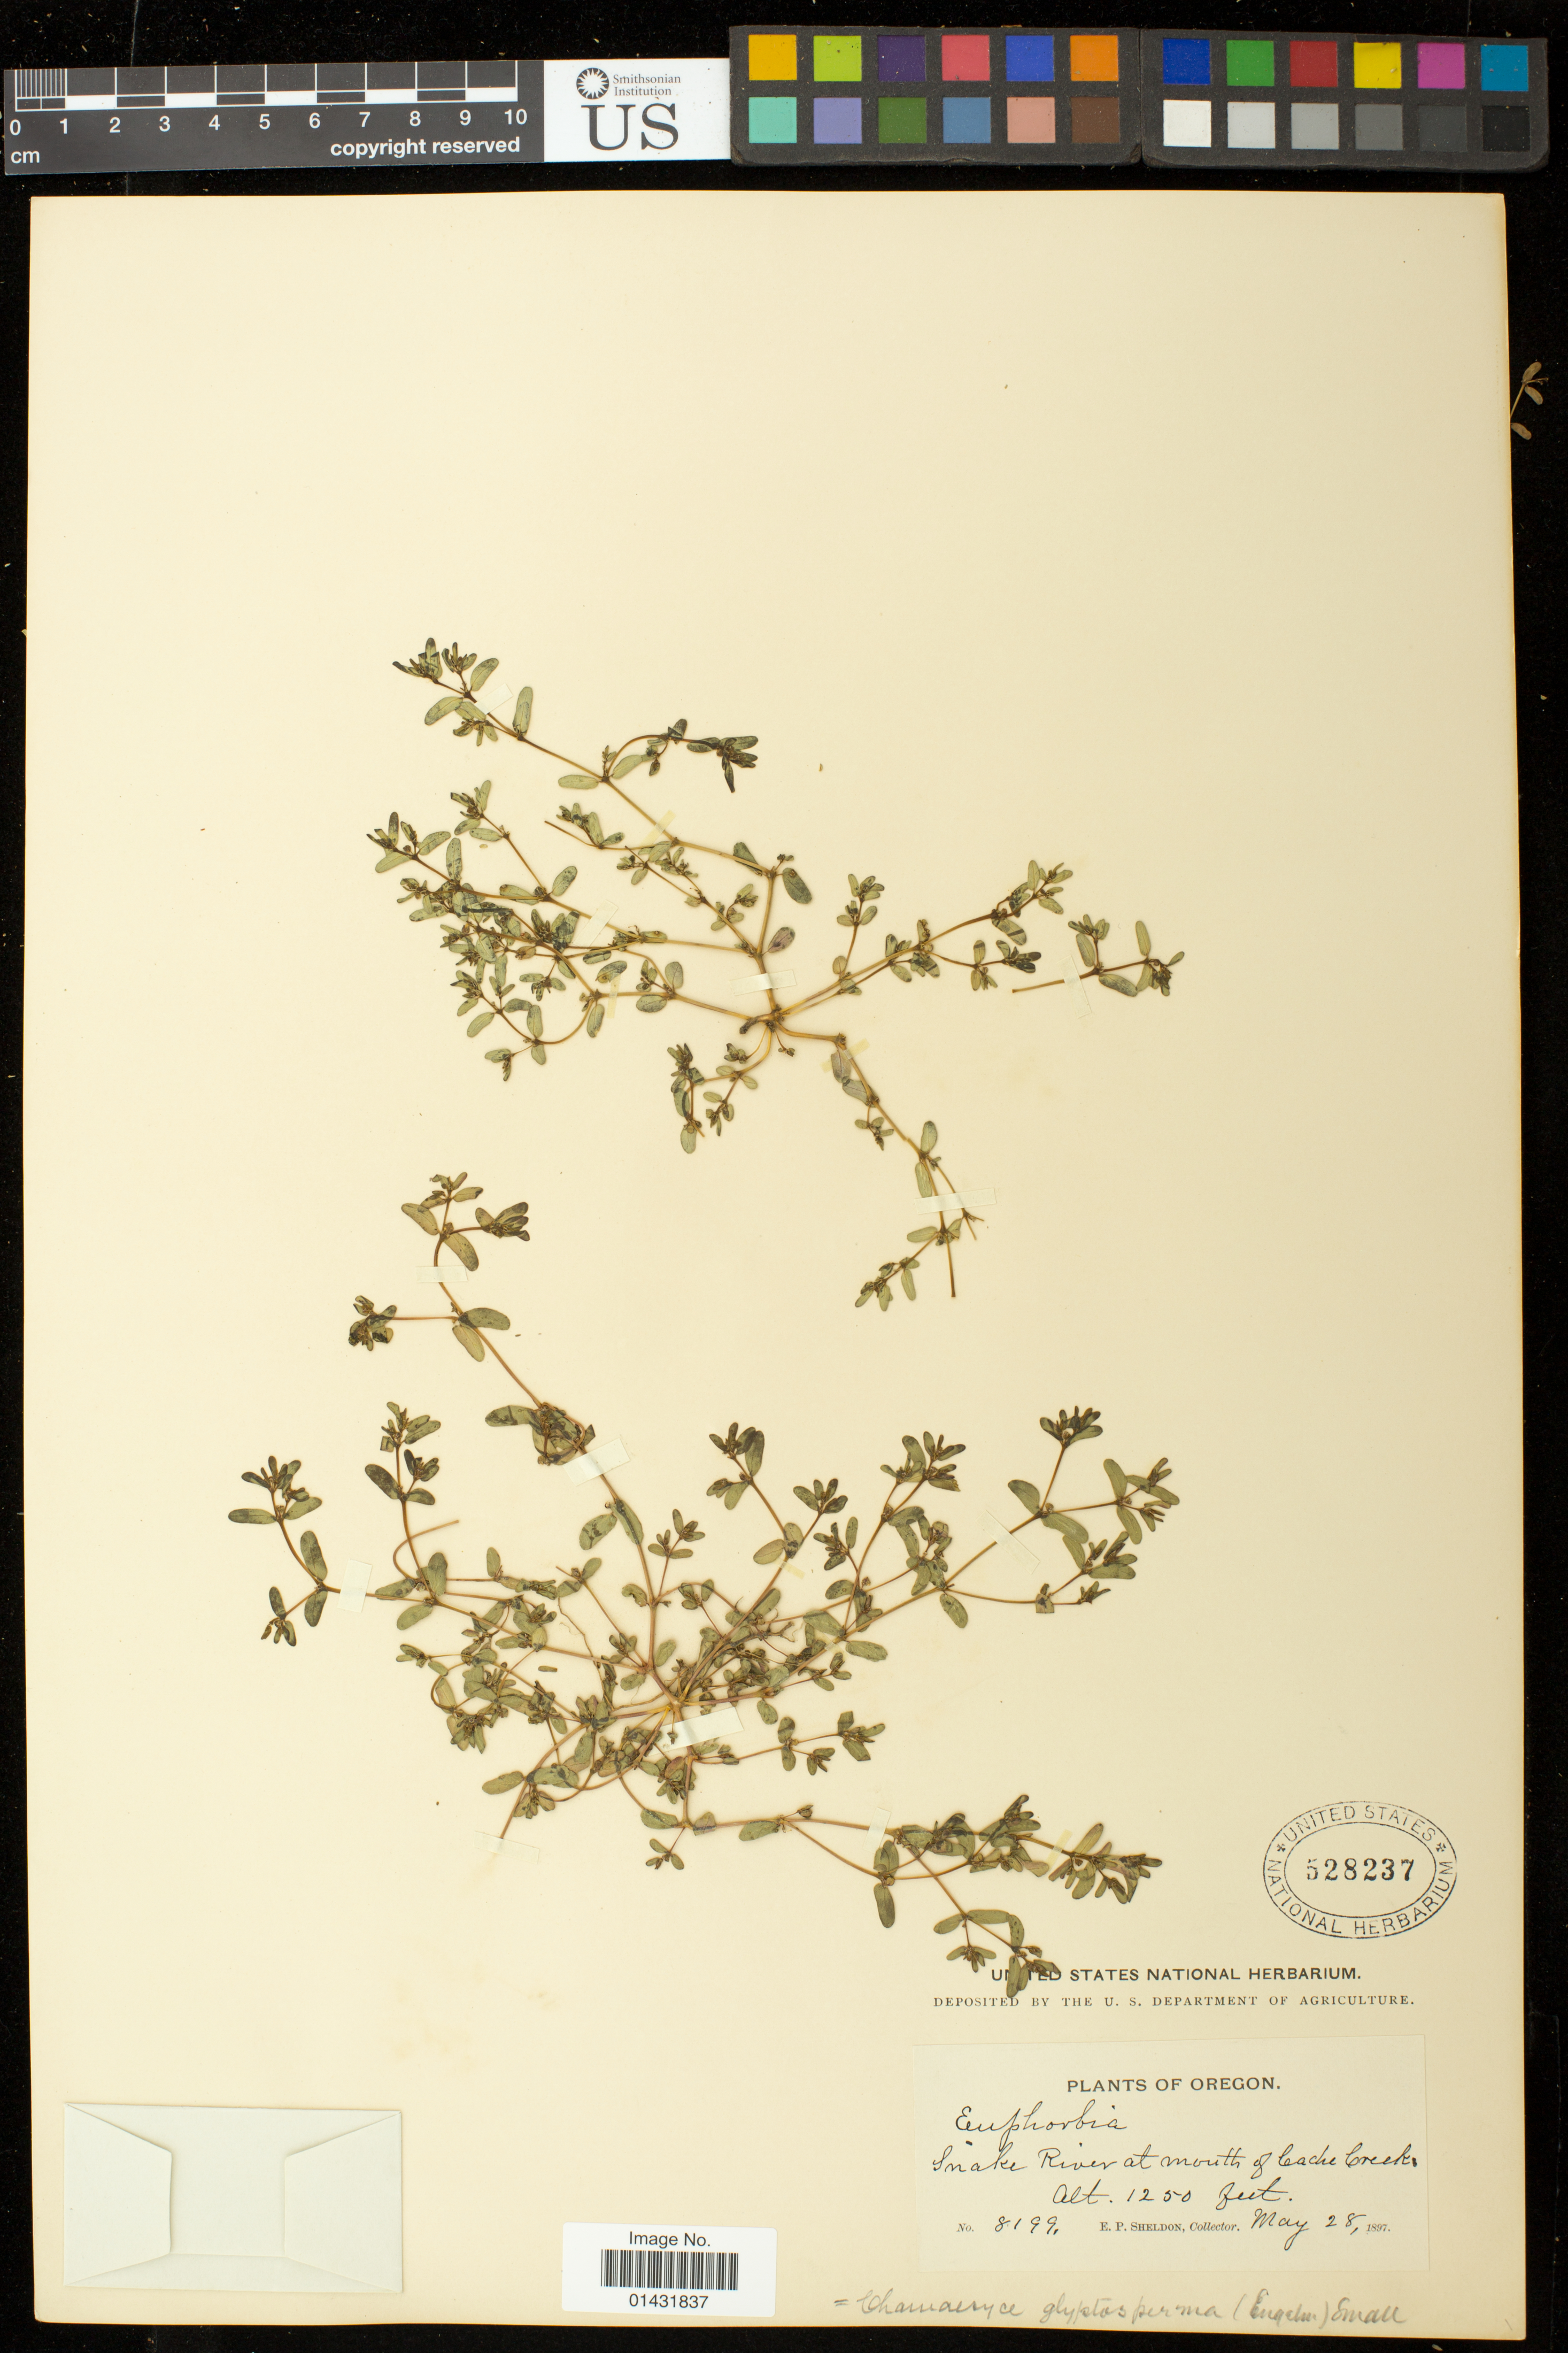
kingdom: Plantae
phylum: Tracheophyta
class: Magnoliopsida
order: Malpighiales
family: Euphorbiaceae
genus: Euphorbia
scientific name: Euphorbia glyptosperma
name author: Engelm.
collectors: E. P. Sheldon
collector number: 8199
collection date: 1897-05-28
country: United States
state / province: Oregon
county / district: Wallowa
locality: Snake River at mouth of Cache Creek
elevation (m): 381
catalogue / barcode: US 528237